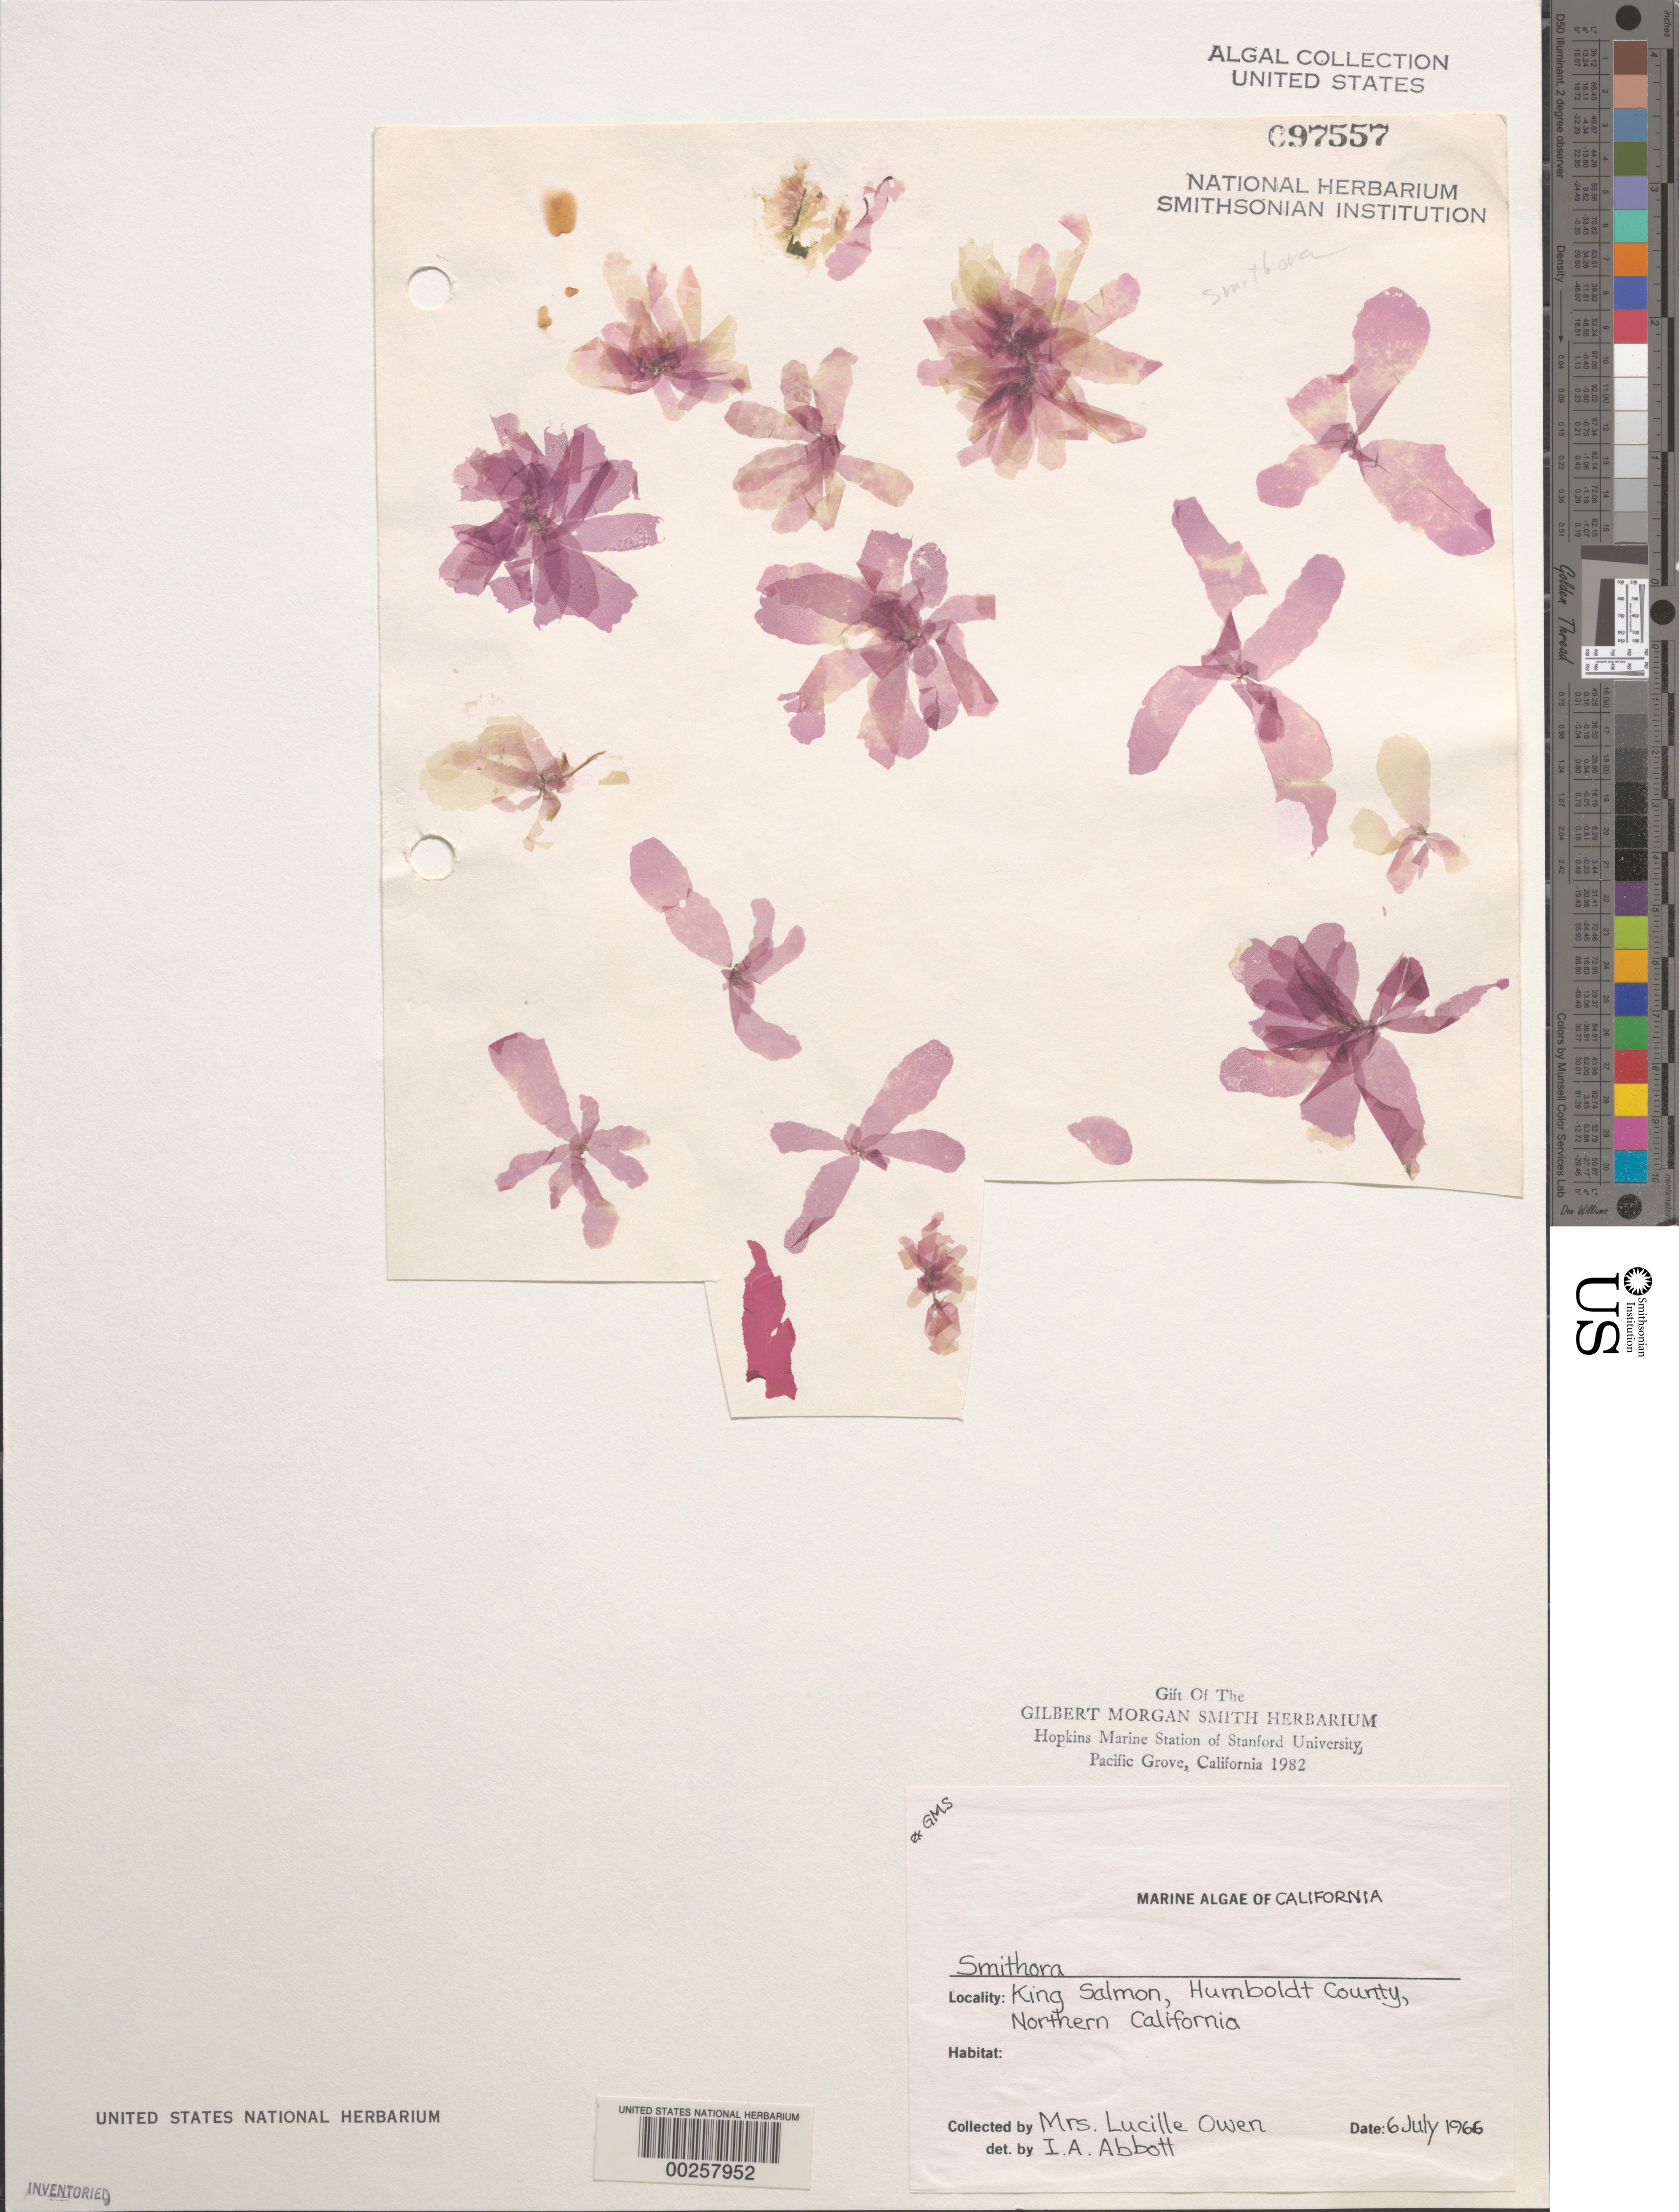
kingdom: Plantae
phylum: Rhodophyta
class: Compsopogonophyceae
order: Erythropeltidales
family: Erythrotrichiaceae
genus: Smithora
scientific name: Smithora sp.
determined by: Abbott, Isabella A.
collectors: L. Owen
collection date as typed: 06 Jul 1966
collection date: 1966-07-06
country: United States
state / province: California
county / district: Humboldt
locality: King Salmon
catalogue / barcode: US 97557